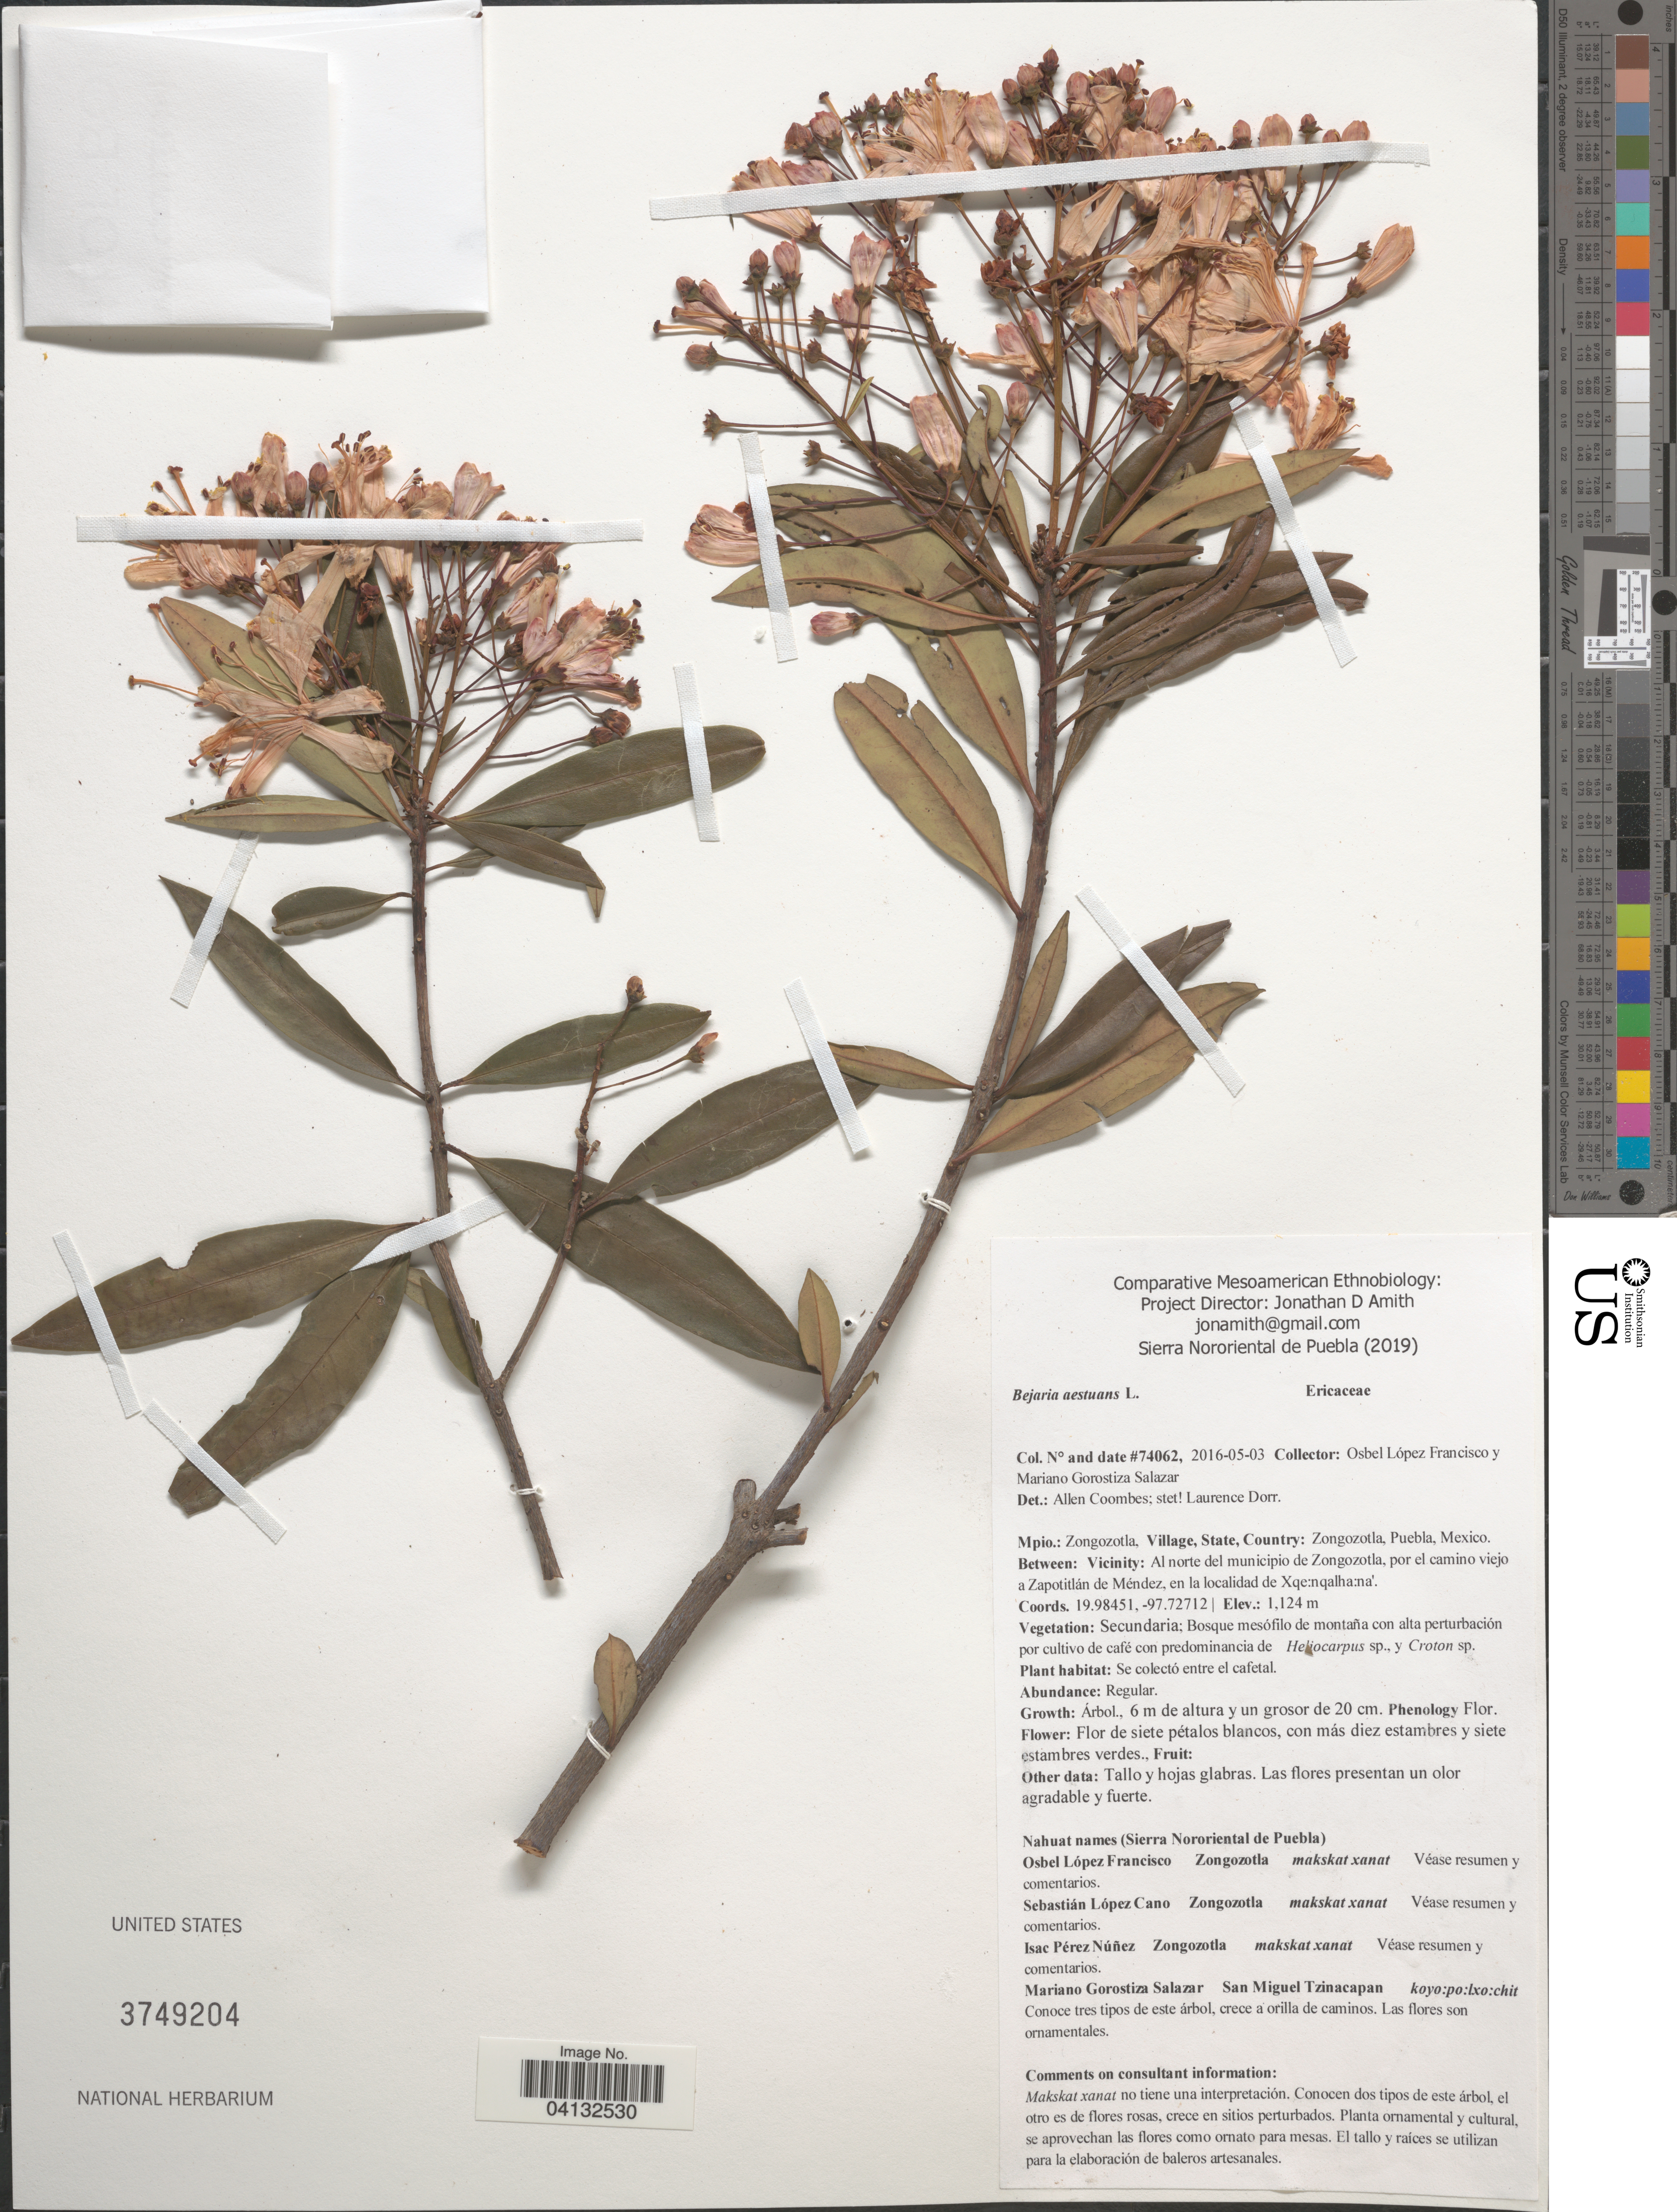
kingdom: Plantae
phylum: Tracheophyta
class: Magnoliopsida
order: Ericales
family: Ericaceae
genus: Bejaria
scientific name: Bejaria aestuans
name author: Mutis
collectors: O. Francisco & M. Gorostiza S.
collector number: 74062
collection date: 2016-05-03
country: Mexico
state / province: Puebla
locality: Mpio.: Zongozotla, Village: Zongozotla. Between: Vicinity: Al norte del municipio de Zongozotla, por el camino viejo a Zapotitlán de Méndez, en la localidad de Xqe:ngalha:na'.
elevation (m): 1124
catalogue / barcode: US 3749204